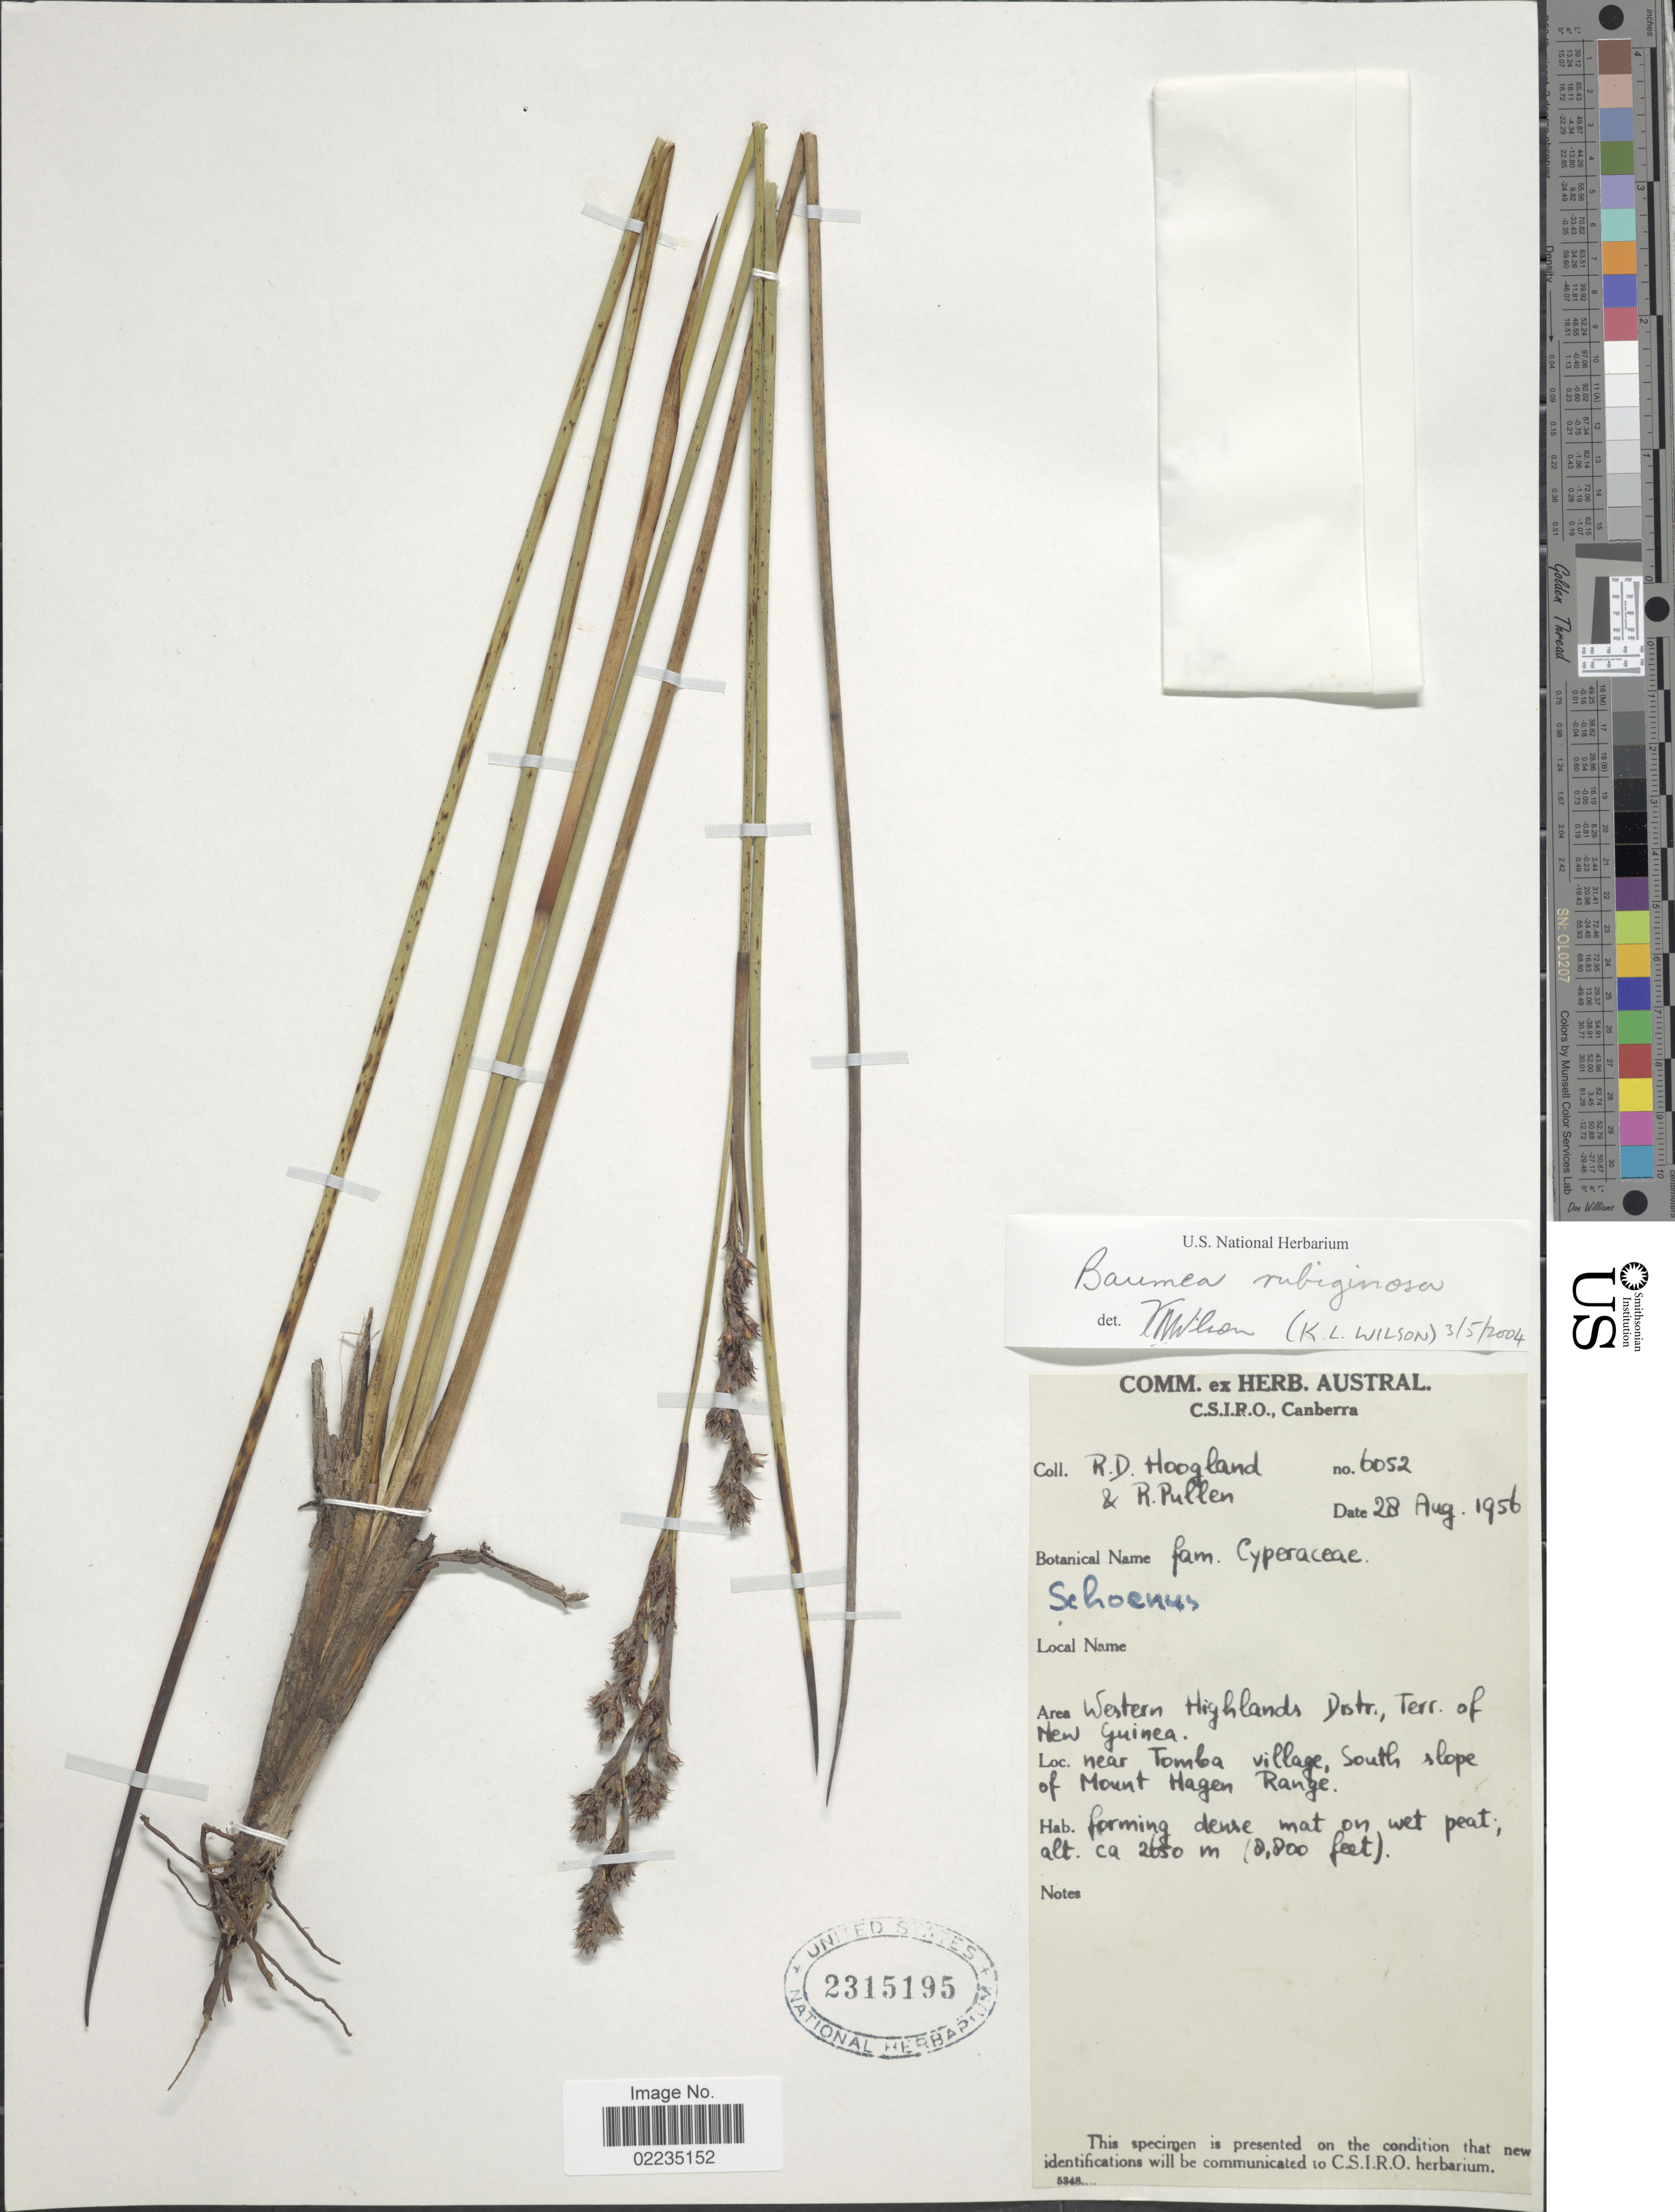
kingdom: Plantae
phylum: Tracheophyta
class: Liliopsida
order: Poales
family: Cyperaceae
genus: Machaerina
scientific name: Machaerina rubiginosa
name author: (Spreng.) T. Koyama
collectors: R. D. Hoogland & R. Pullen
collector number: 6052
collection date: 1956-08-28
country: Papua New Guinea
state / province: Western Highlands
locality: Western Highlands Distr., Terr. of New Guinea, near Tomba village, South slope of Mount Hagen Range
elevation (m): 2650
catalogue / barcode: US 2315195